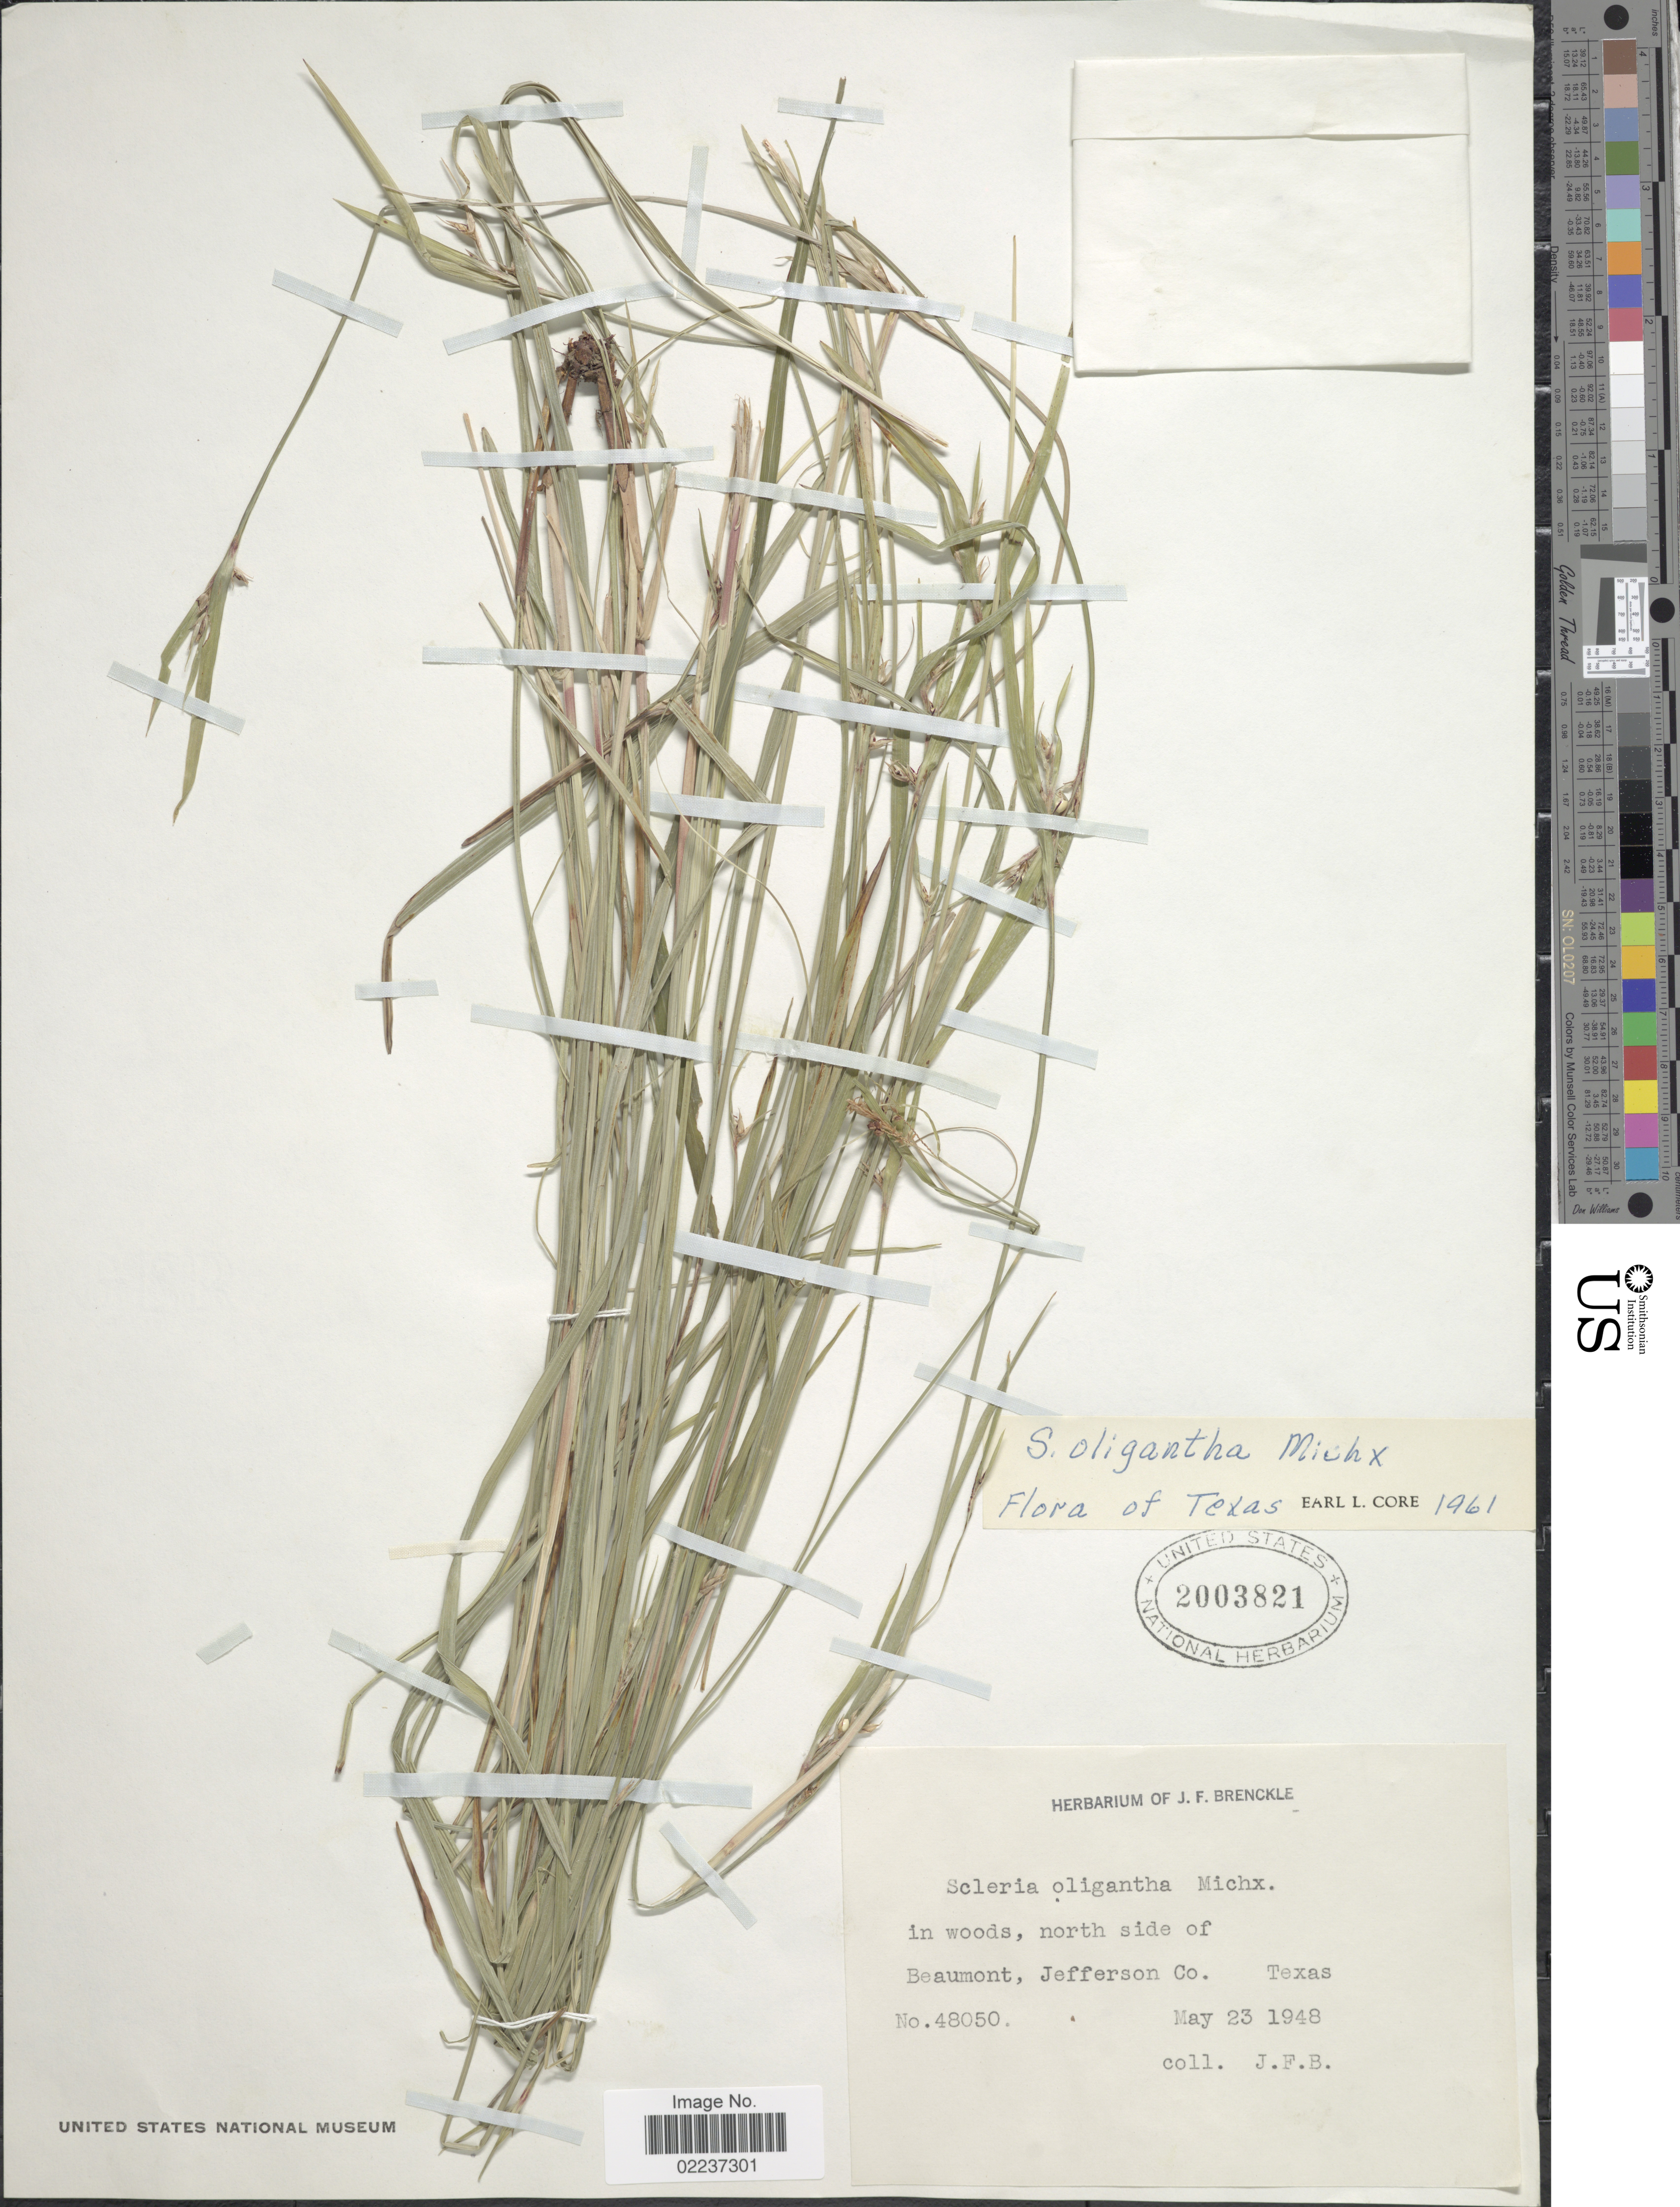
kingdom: Plantae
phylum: Tracheophyta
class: Liliopsida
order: Poales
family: Cyperaceae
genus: Scleria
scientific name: Scleria oligantha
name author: Michx.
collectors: J. Brenckle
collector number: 48050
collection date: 1948-05-23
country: United States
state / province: Texas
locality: North side of Beaumont, Jefferson Co.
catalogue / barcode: US 2003821